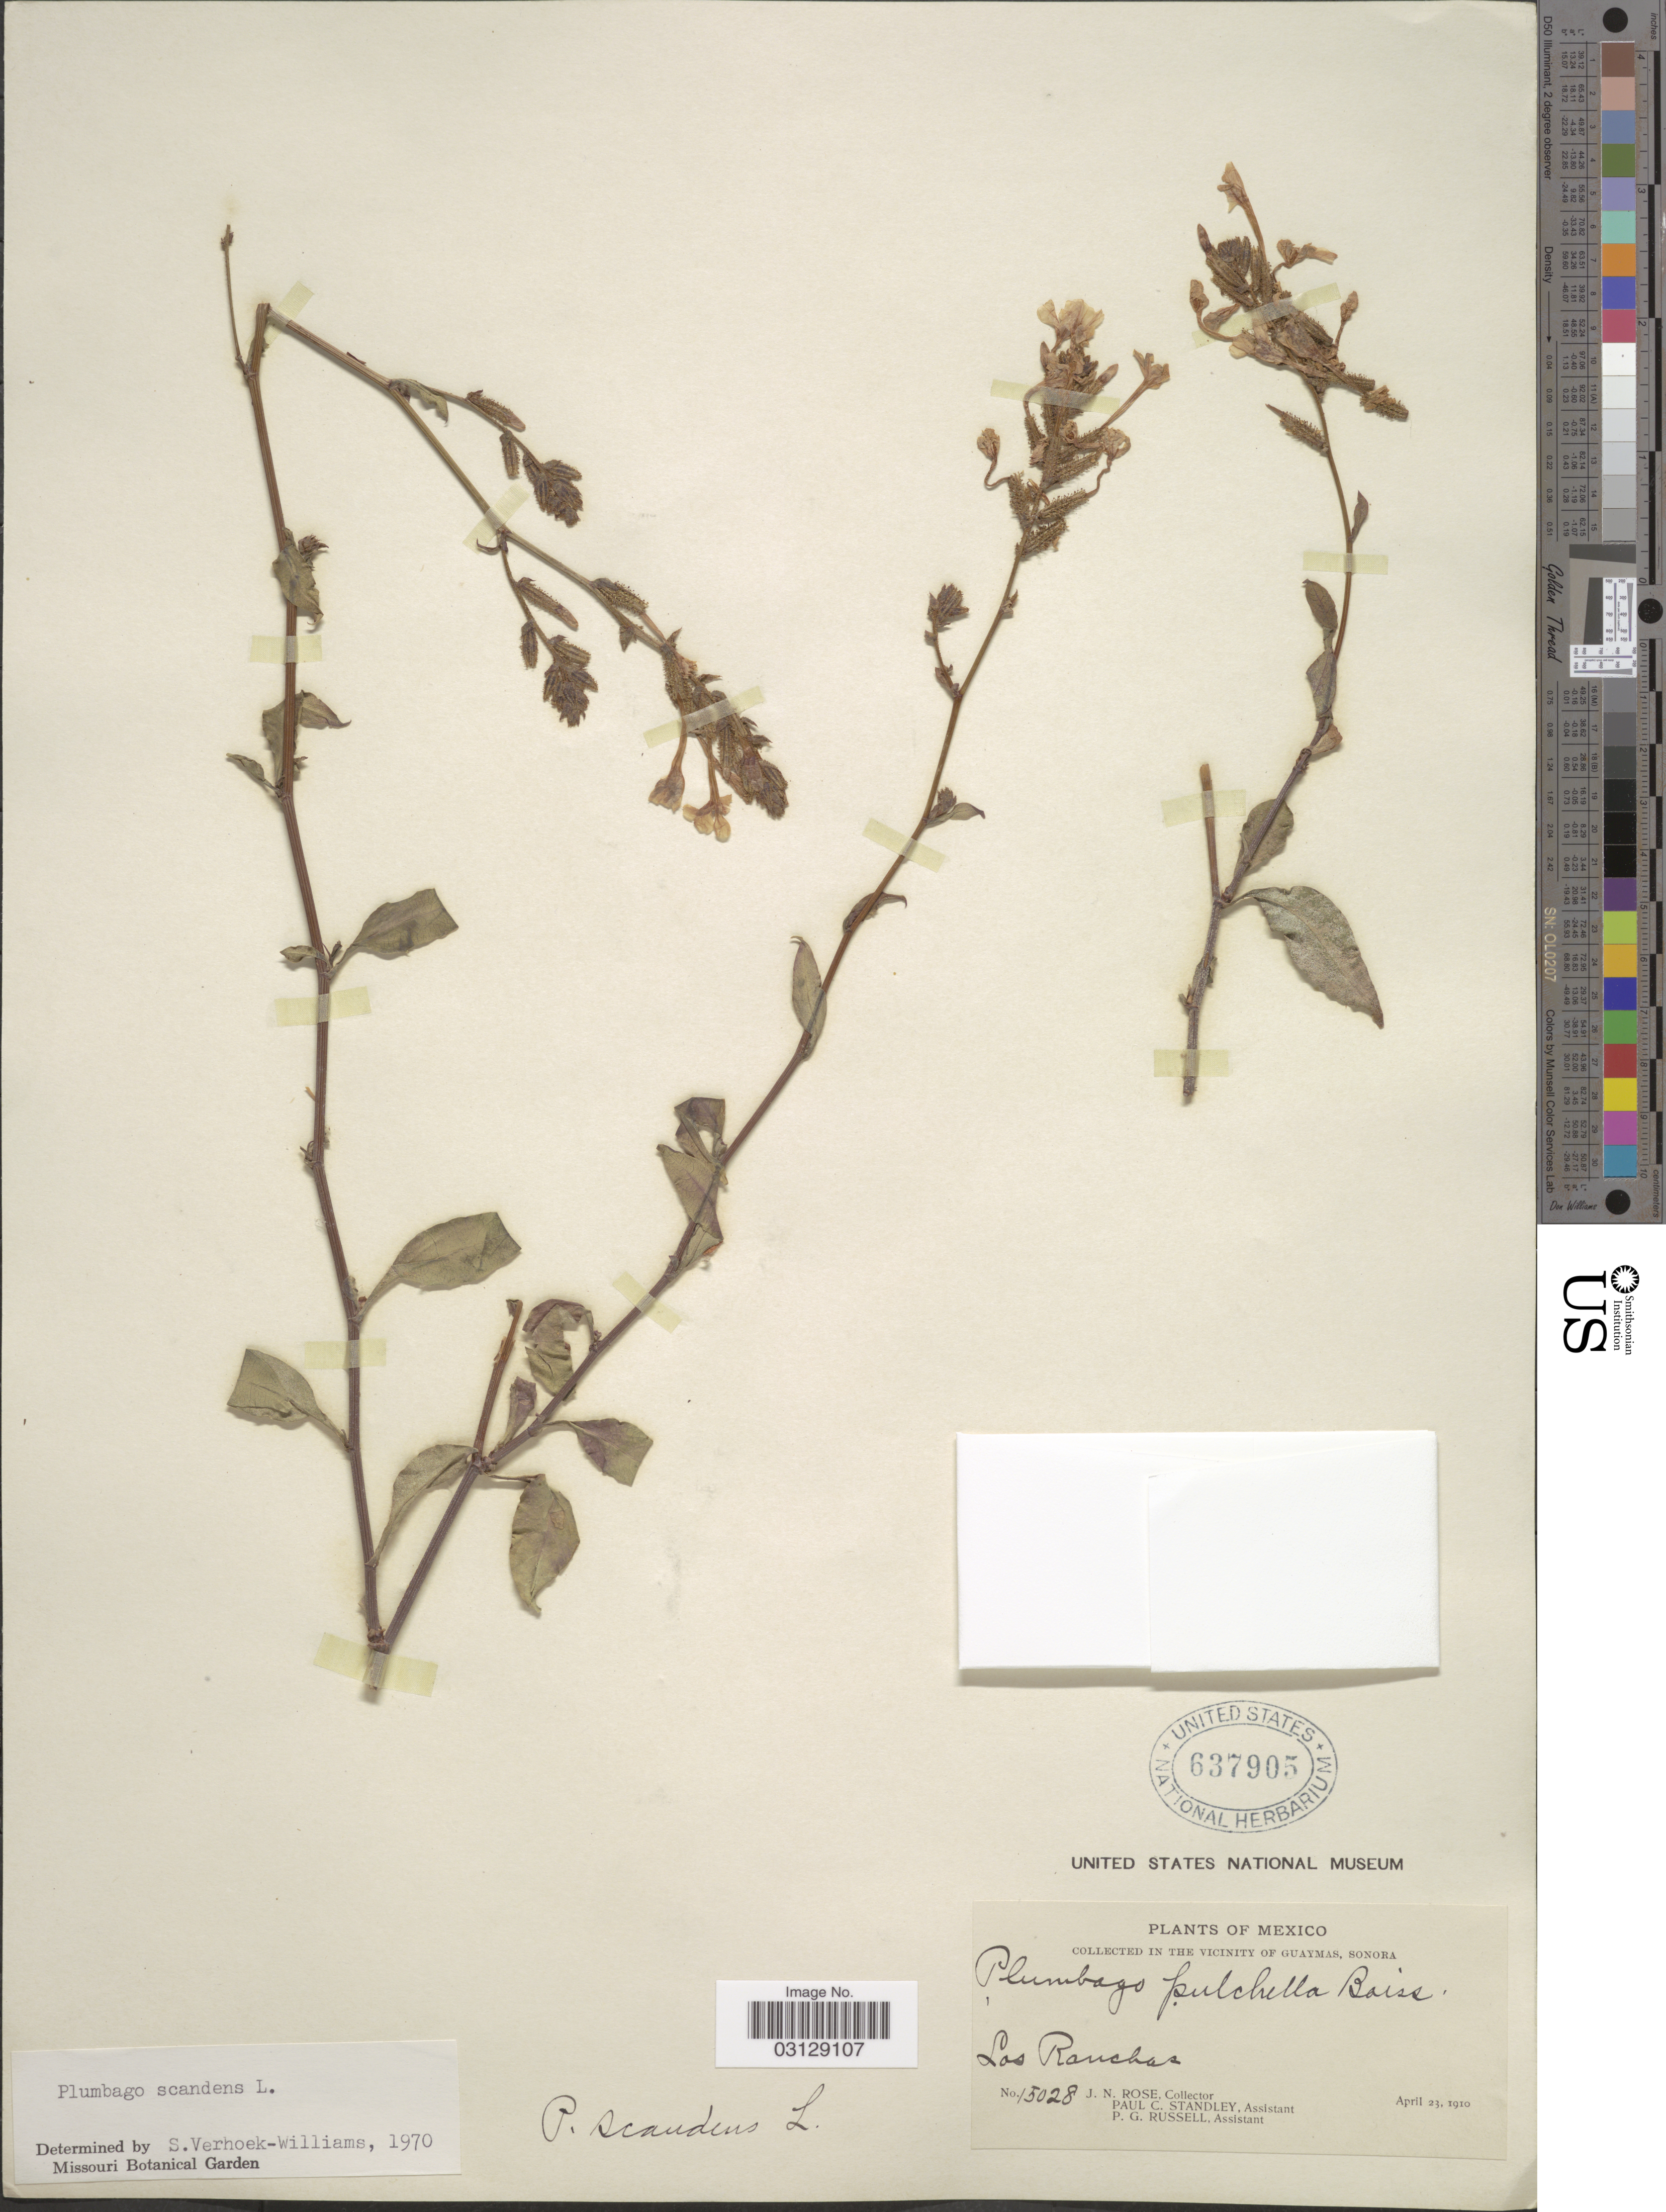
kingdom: Plantae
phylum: Tracheophyta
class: Magnoliopsida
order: Caryophyllales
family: Plumbaginaceae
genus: Plumbago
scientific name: Plumbago scandens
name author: L.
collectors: J. N. Rose, P. C. Standley & P. G. Russell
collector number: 15028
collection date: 1910-04-23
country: Mexico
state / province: Sonora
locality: Las Ranchas. In the vicinity of Guaymas.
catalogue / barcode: US 637905